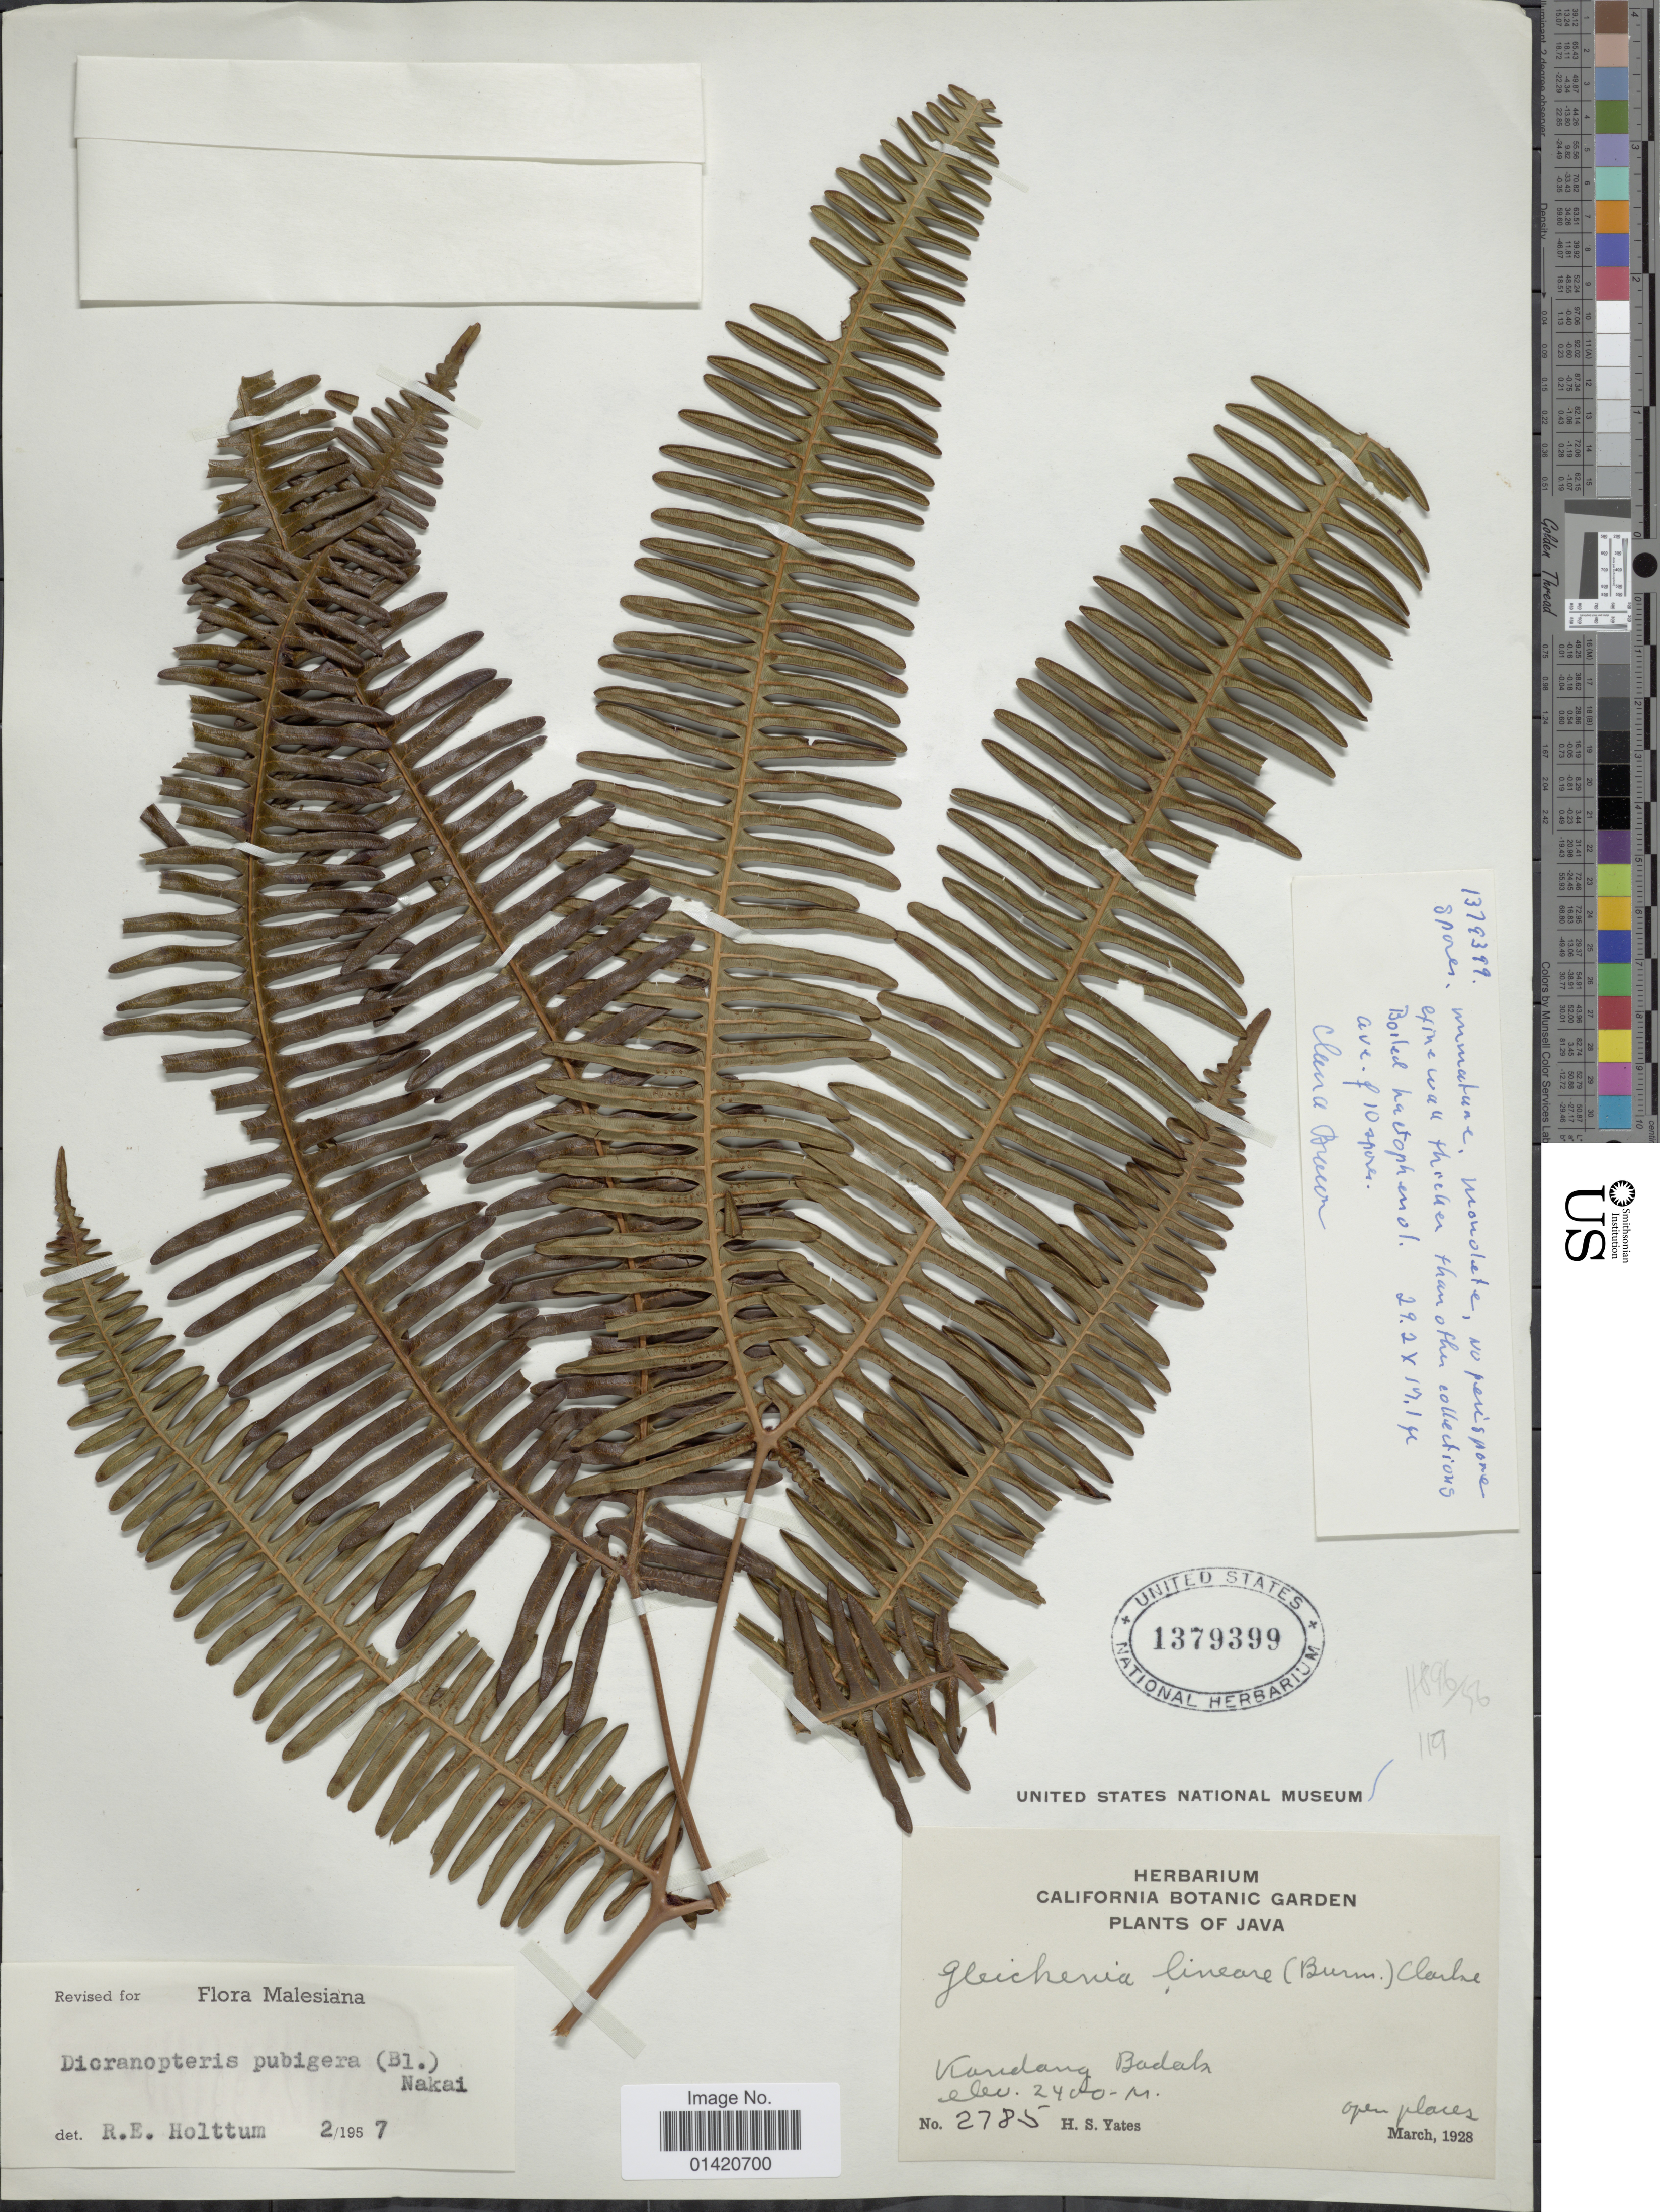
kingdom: Plantae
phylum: Tracheophyta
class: Polypodiopsida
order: Gleicheniales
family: Gleicheniaceae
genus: Dicranopteris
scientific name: Dicranopteris pubigera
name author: (Blume) Nakai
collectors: H. S. Yates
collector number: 2785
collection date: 1928-03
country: Indonesia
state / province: Java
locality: Kandang Badal [interpreted]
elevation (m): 2400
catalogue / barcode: US 1379399